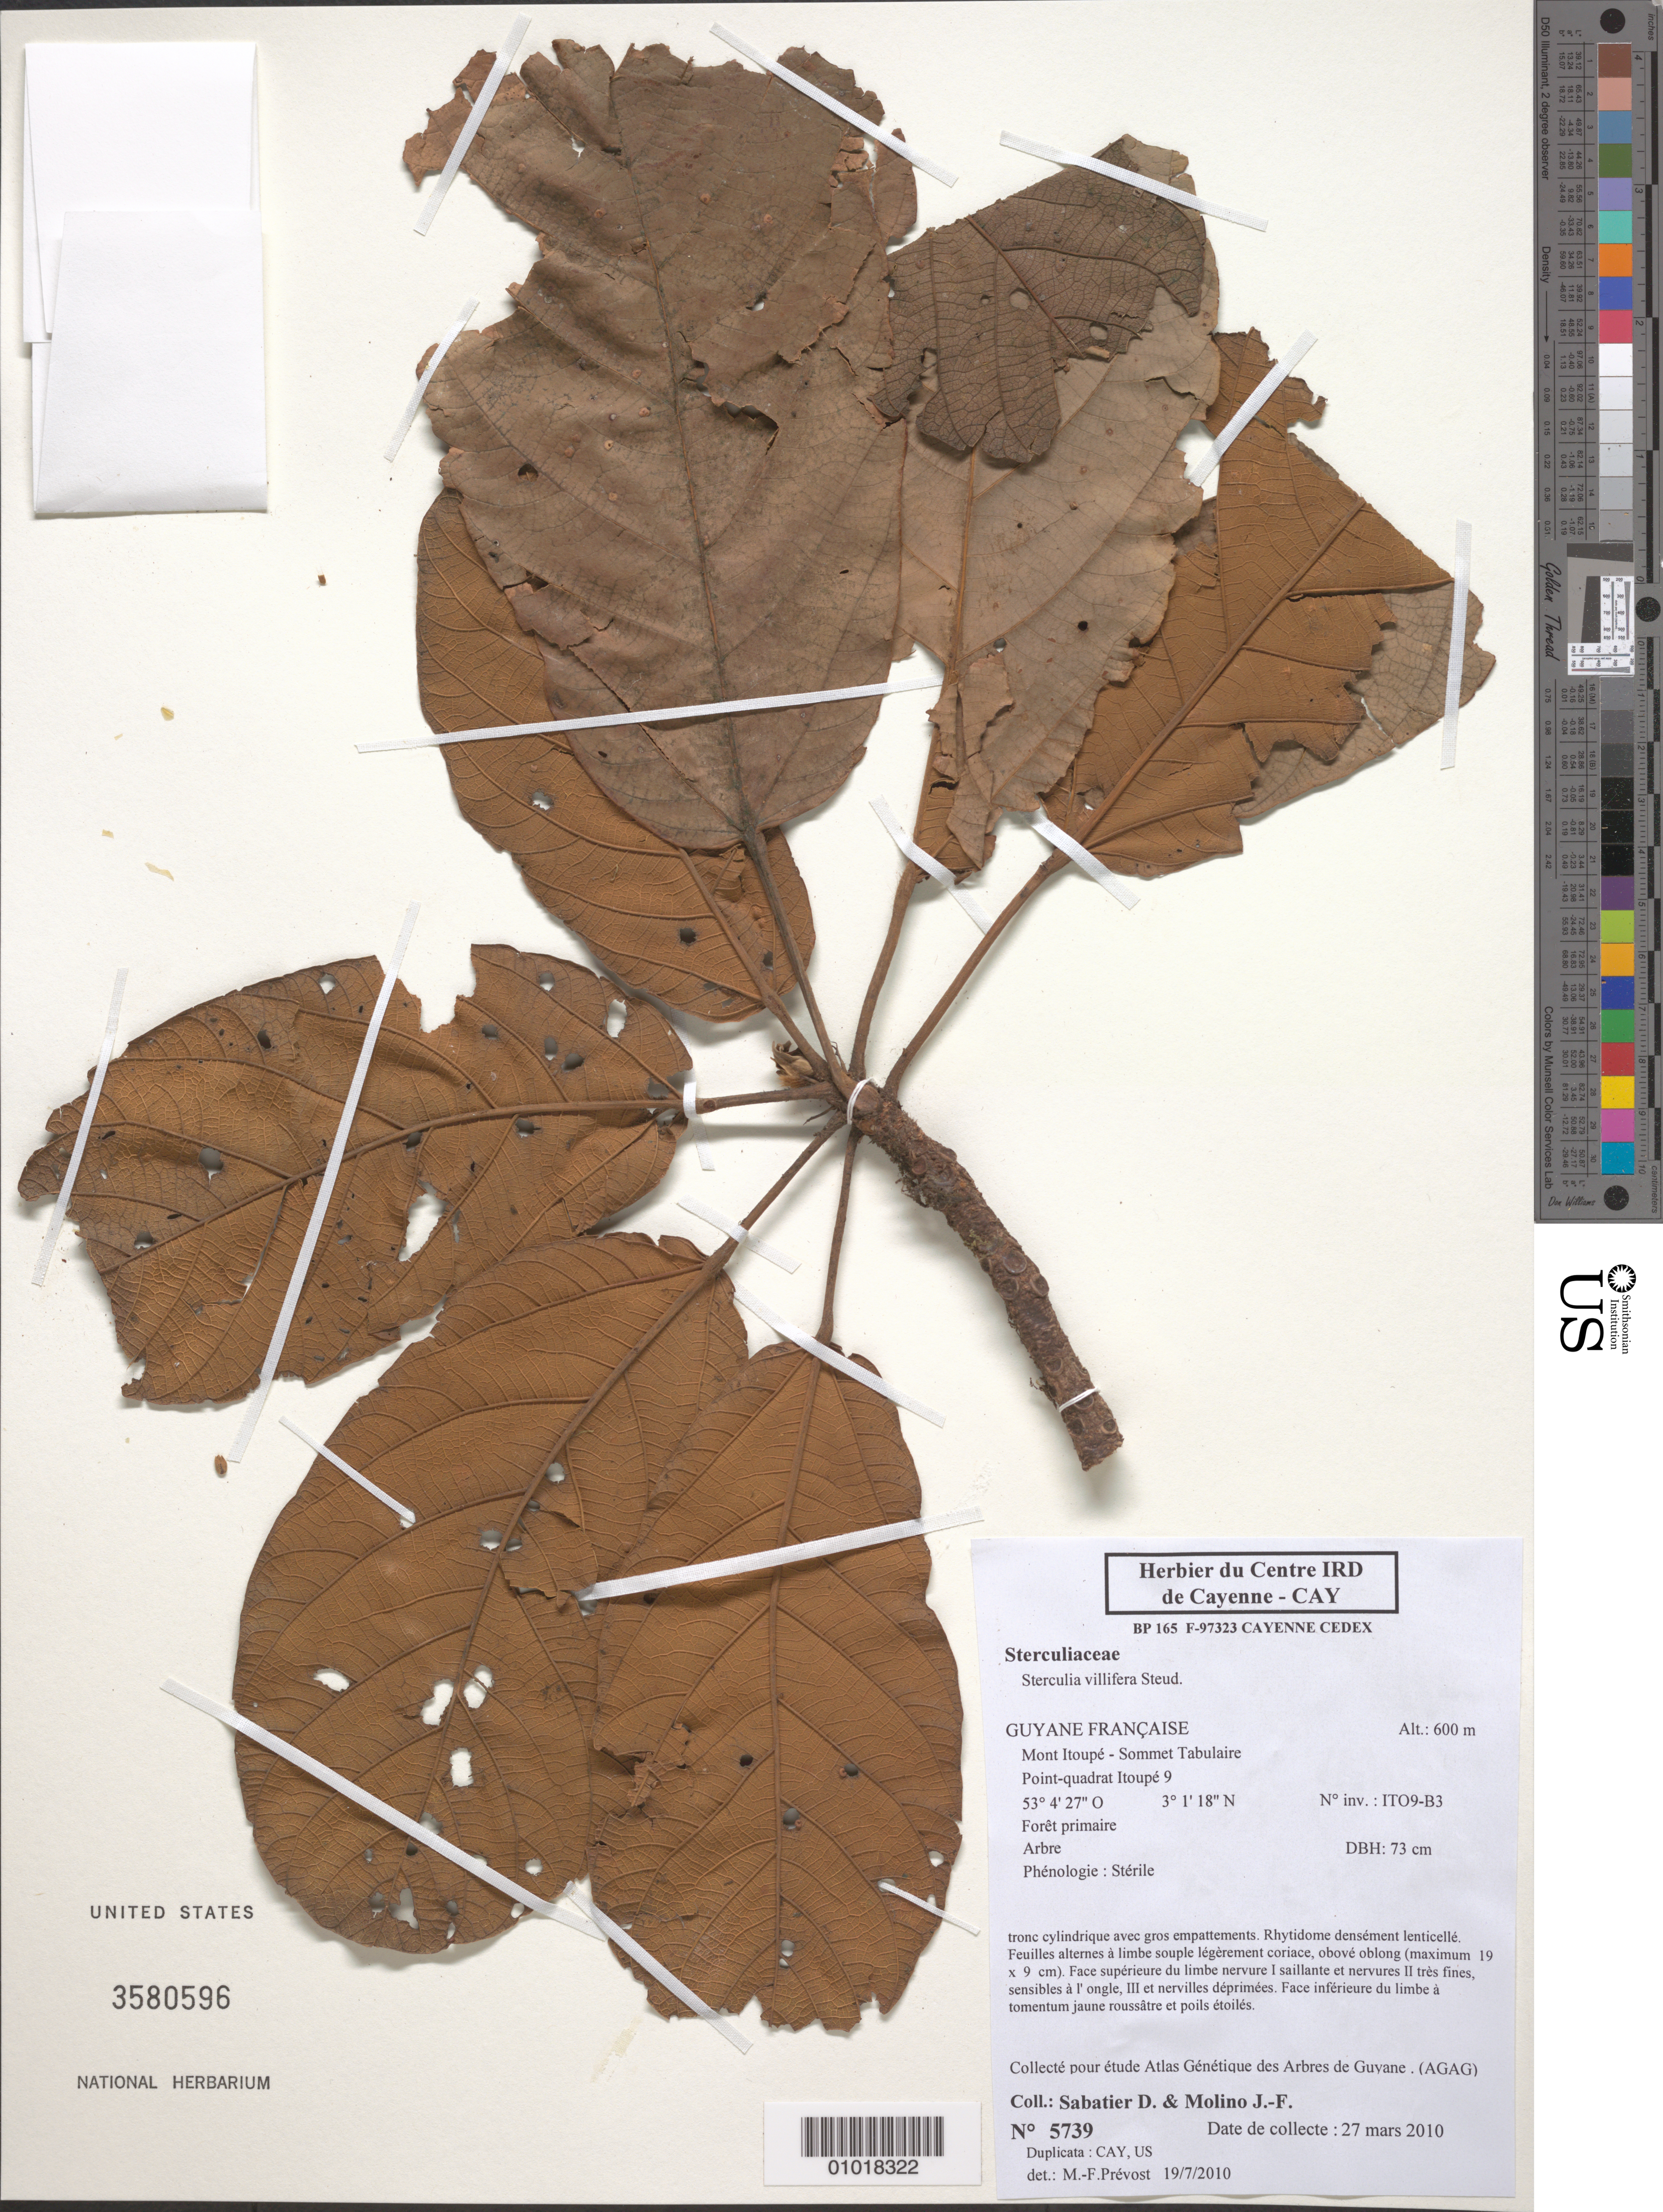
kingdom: Plantae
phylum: Tracheophyta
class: Magnoliopsida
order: Malvales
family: Malvaceae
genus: Sterculia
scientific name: Sterculia villifera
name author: Steud.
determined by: Prévost, M.-F.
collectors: D. Sabatier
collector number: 5739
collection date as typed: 27-Mar-10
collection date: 1910-03-27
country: French Guiana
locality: Mont Itoupé - Sommet Tabulaire. Point-quadrat Itoupé 9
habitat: Foret primaire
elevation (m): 600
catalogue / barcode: US 3580596